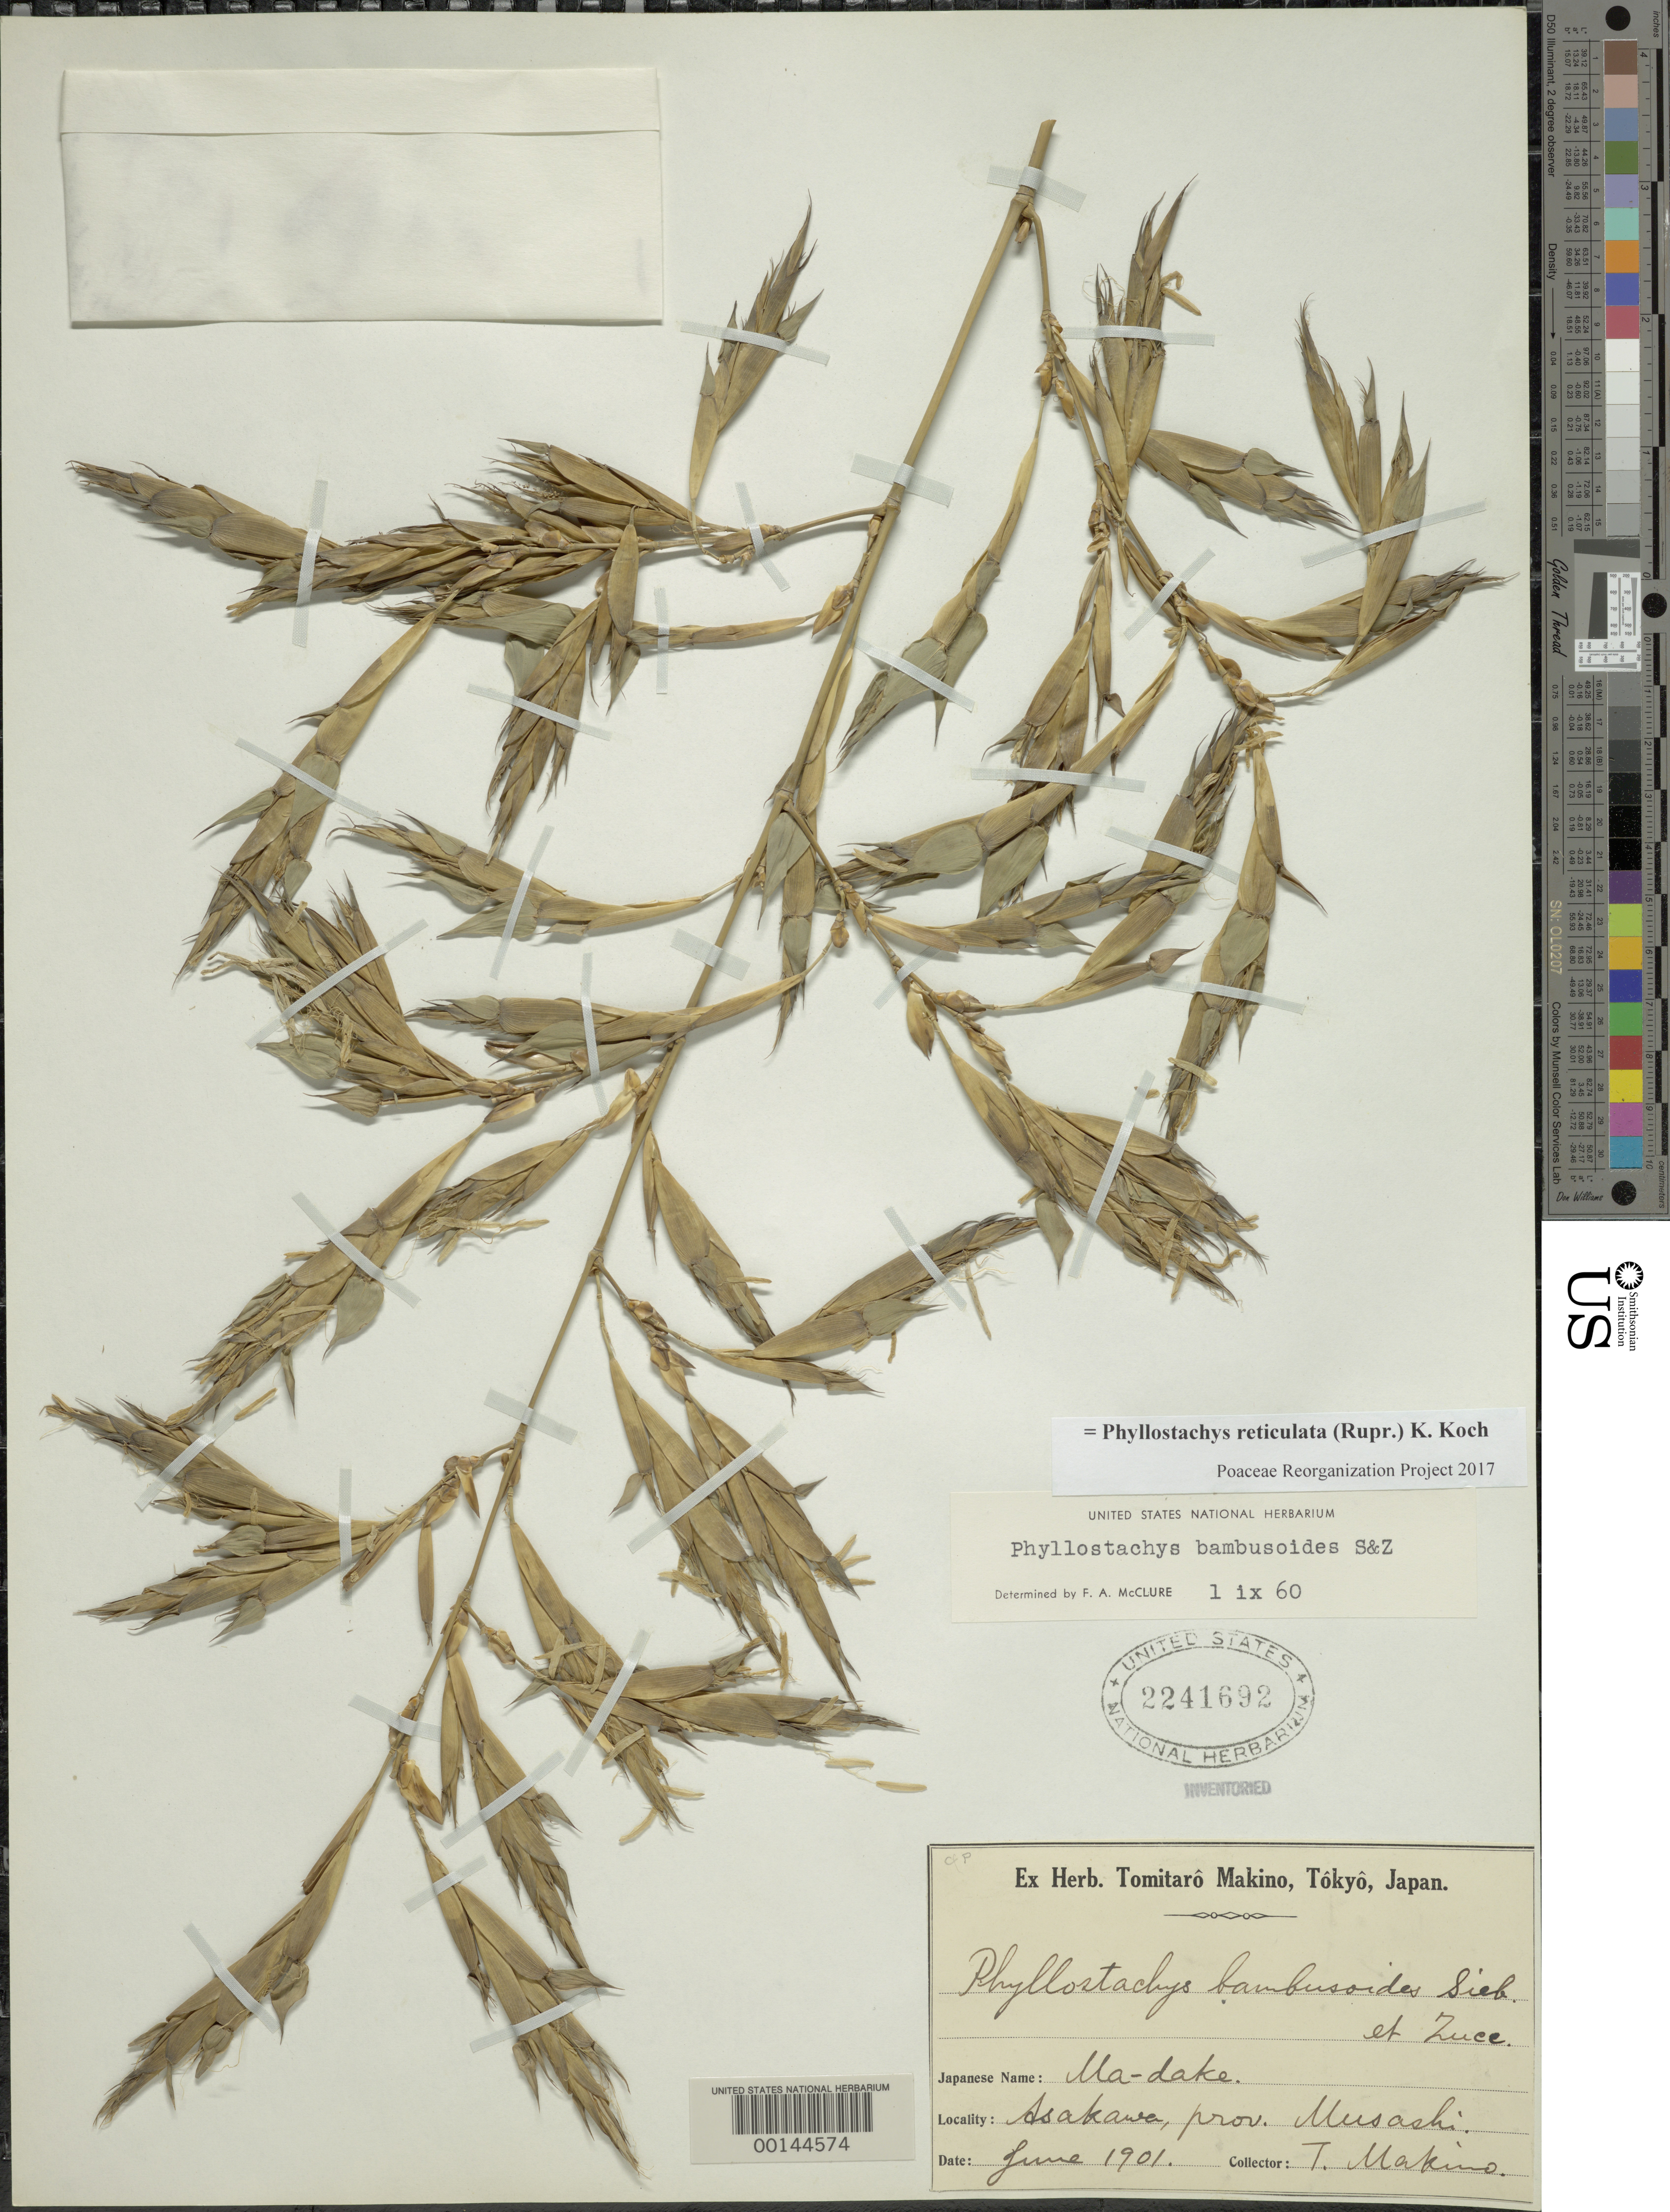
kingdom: Plantae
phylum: Tracheophyta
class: Liliopsida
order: Poales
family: Poaceae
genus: Phyllostachys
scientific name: Phyllostachys reticulata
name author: (Rupr.) K. Koch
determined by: Poaceae Reorganization Project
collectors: T. Makino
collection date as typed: Jun 1901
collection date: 1901-06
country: Japan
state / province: Tokyo, Federal City of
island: Honshu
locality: Asakawa, musashi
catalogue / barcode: US 2241692